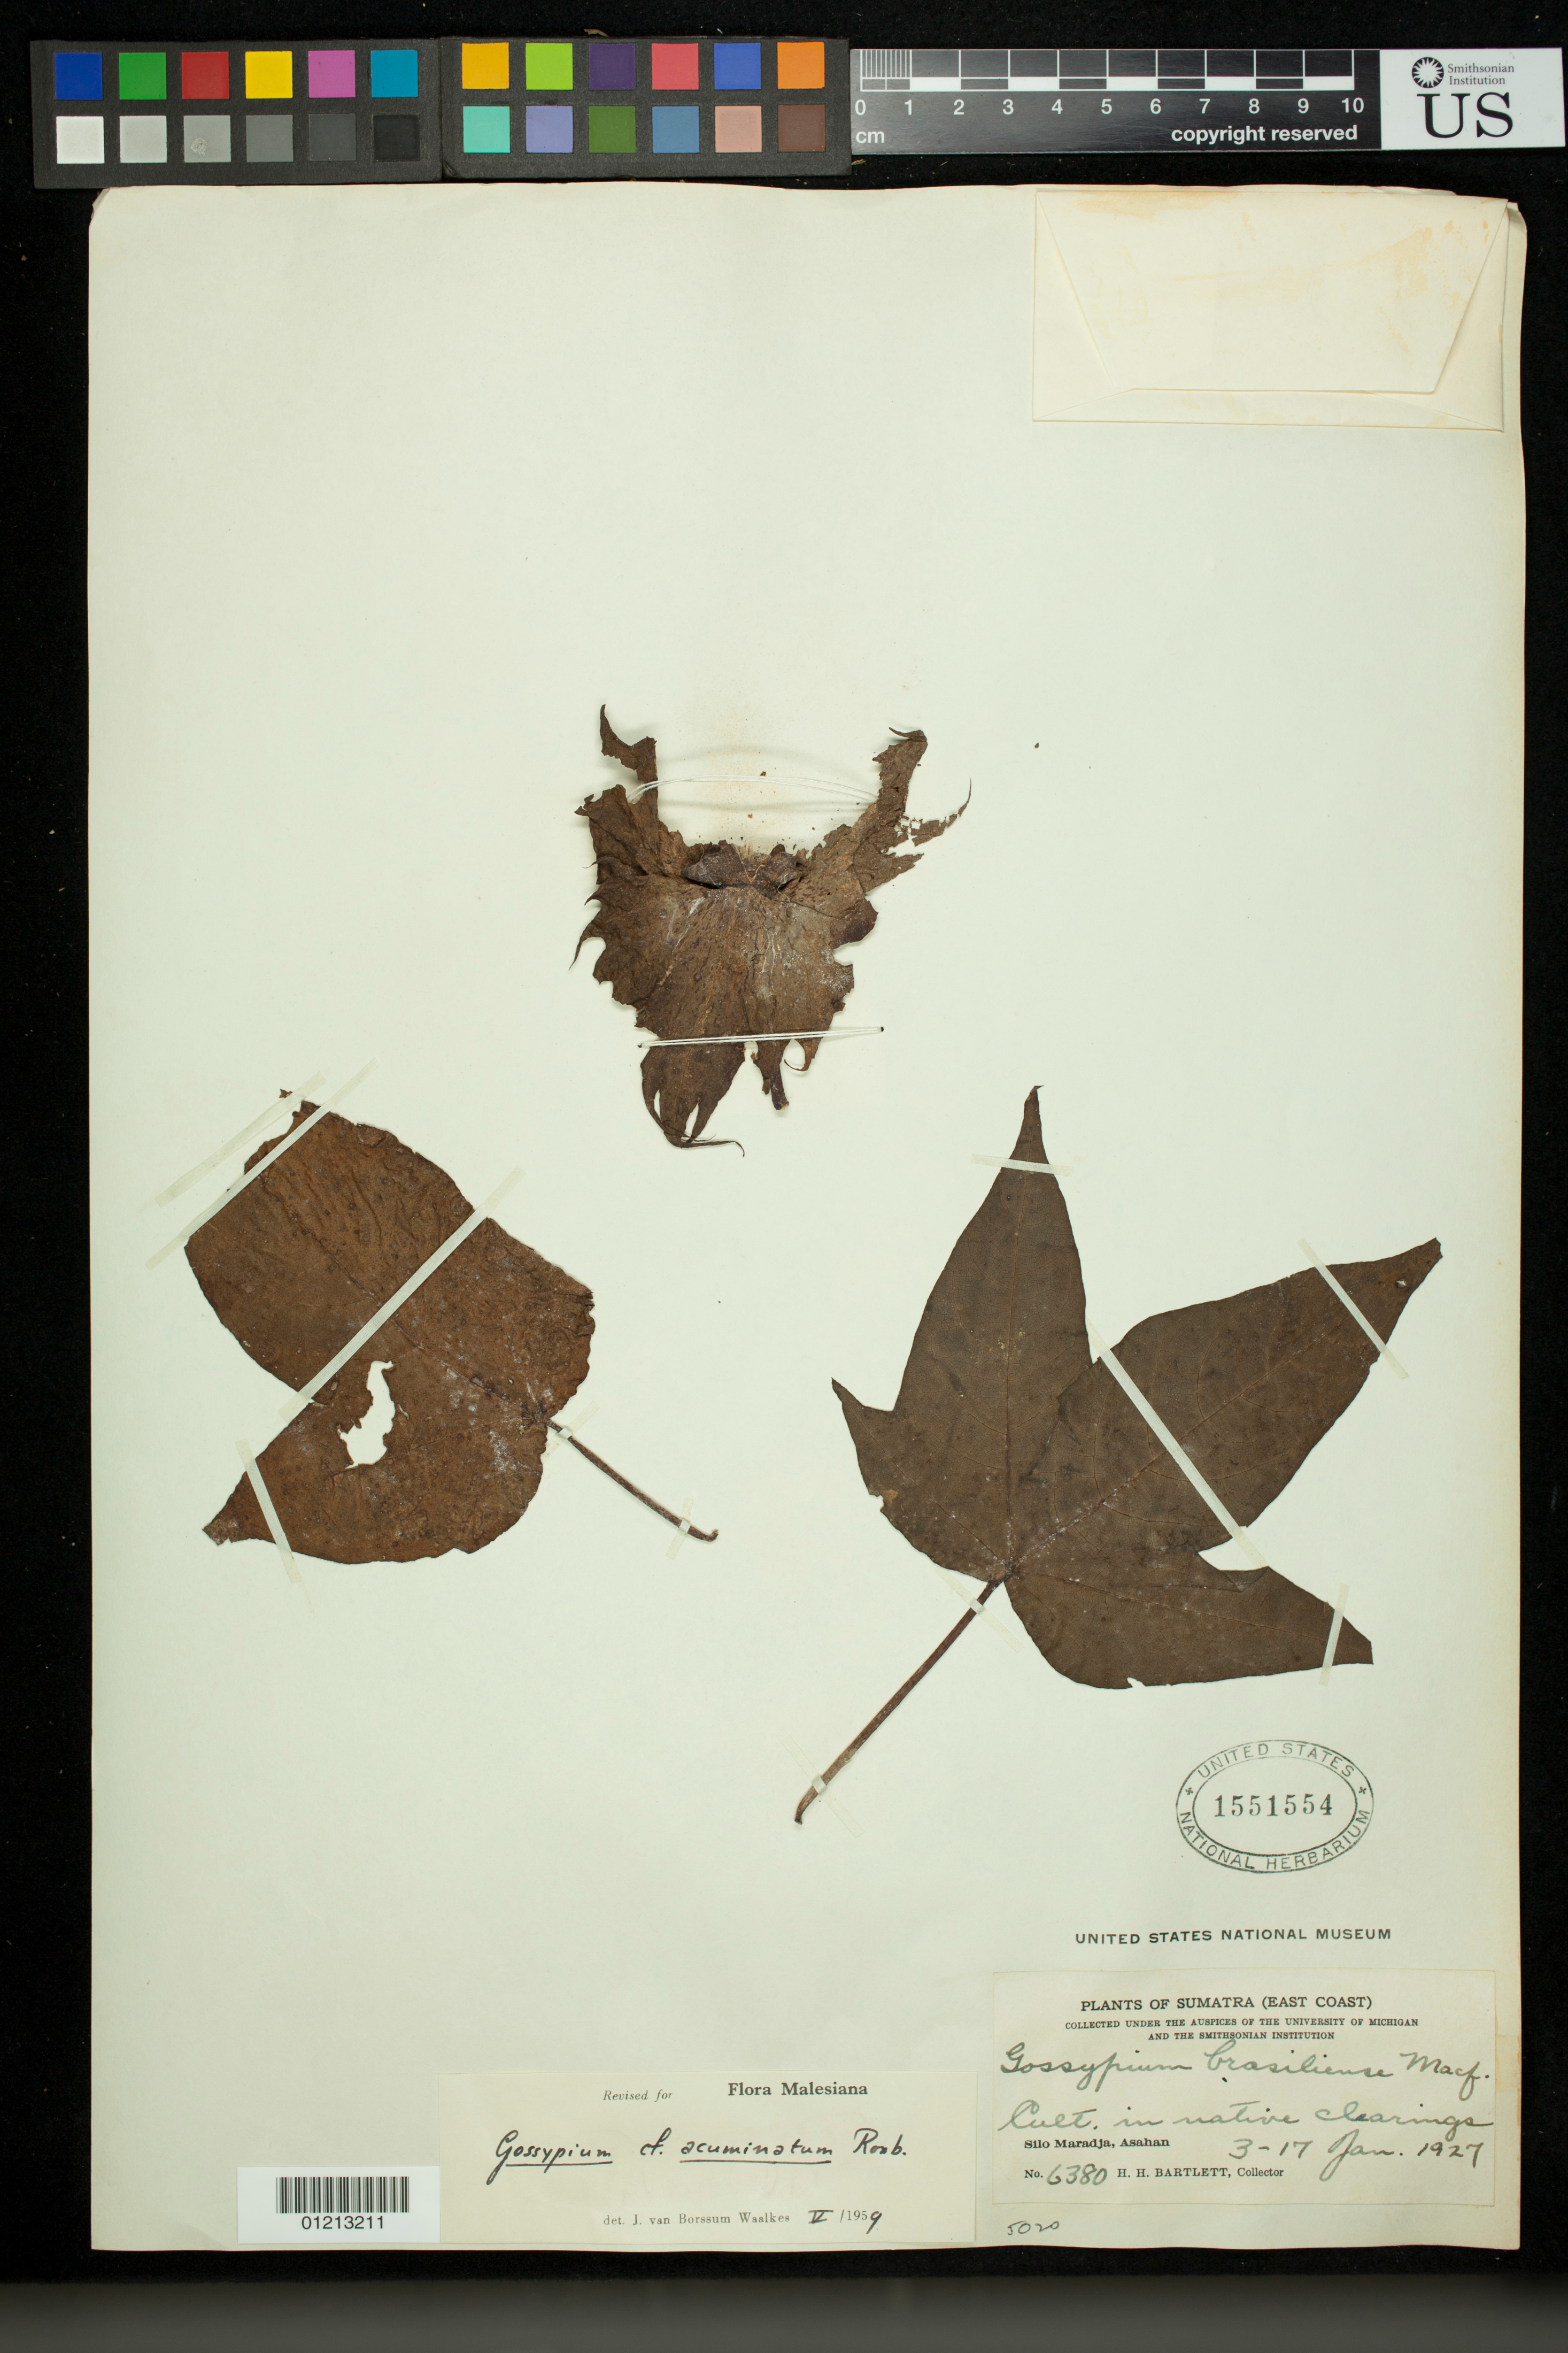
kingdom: Plantae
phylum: Tracheophyta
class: Magnoliopsida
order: Malvales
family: Malvaceae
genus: Gossypium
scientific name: Gossypium brasiliense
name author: Macfad.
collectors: H. H. Bartlett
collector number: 6380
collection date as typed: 03 Jan 1927 to 17 Jan 1927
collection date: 1927-01-03/1927-01-17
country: Indonesia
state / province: Sumatra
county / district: Sumatera Utara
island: Sumatra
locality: Sumatra (East Coast). Cult. in native clearings. Silo Maradja, Asahan.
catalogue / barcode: US 1551554